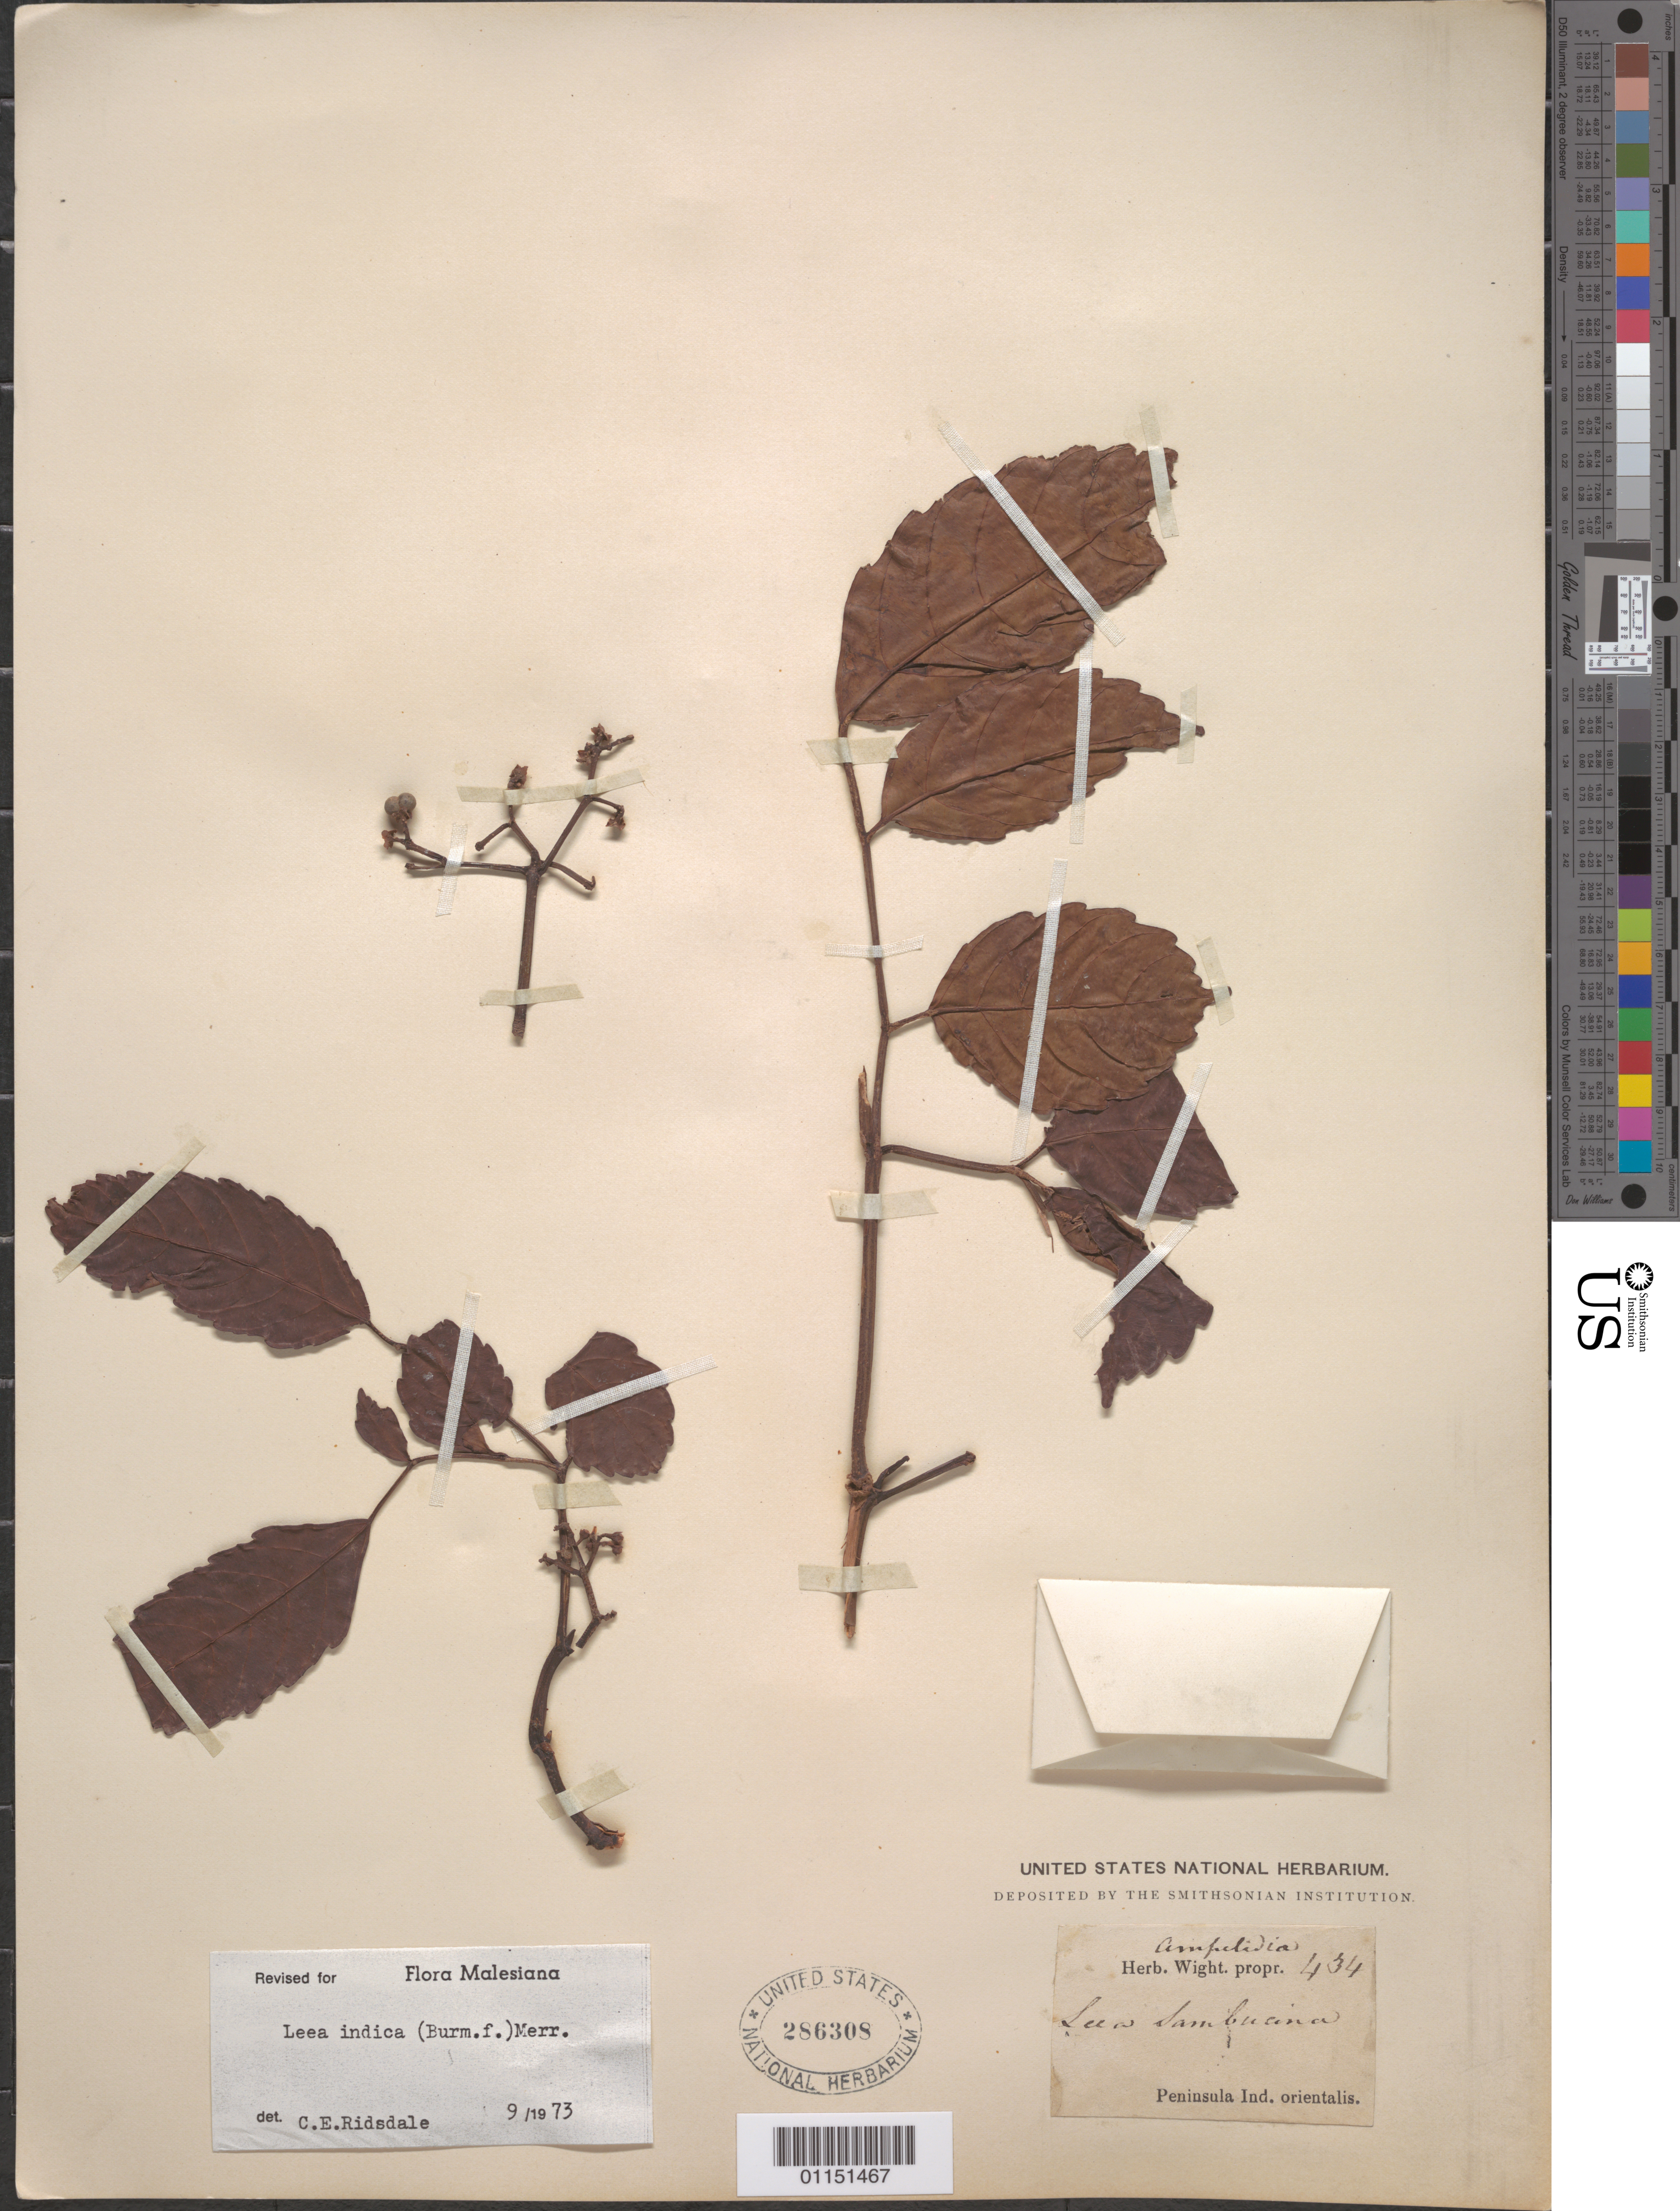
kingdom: Plantae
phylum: Tracheophyta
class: Magnoliopsida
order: Vitales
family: Vitaceae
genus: Leea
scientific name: Leea indica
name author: (Burm. f.) Merr.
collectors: -- Wight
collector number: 434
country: India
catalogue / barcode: US 286308